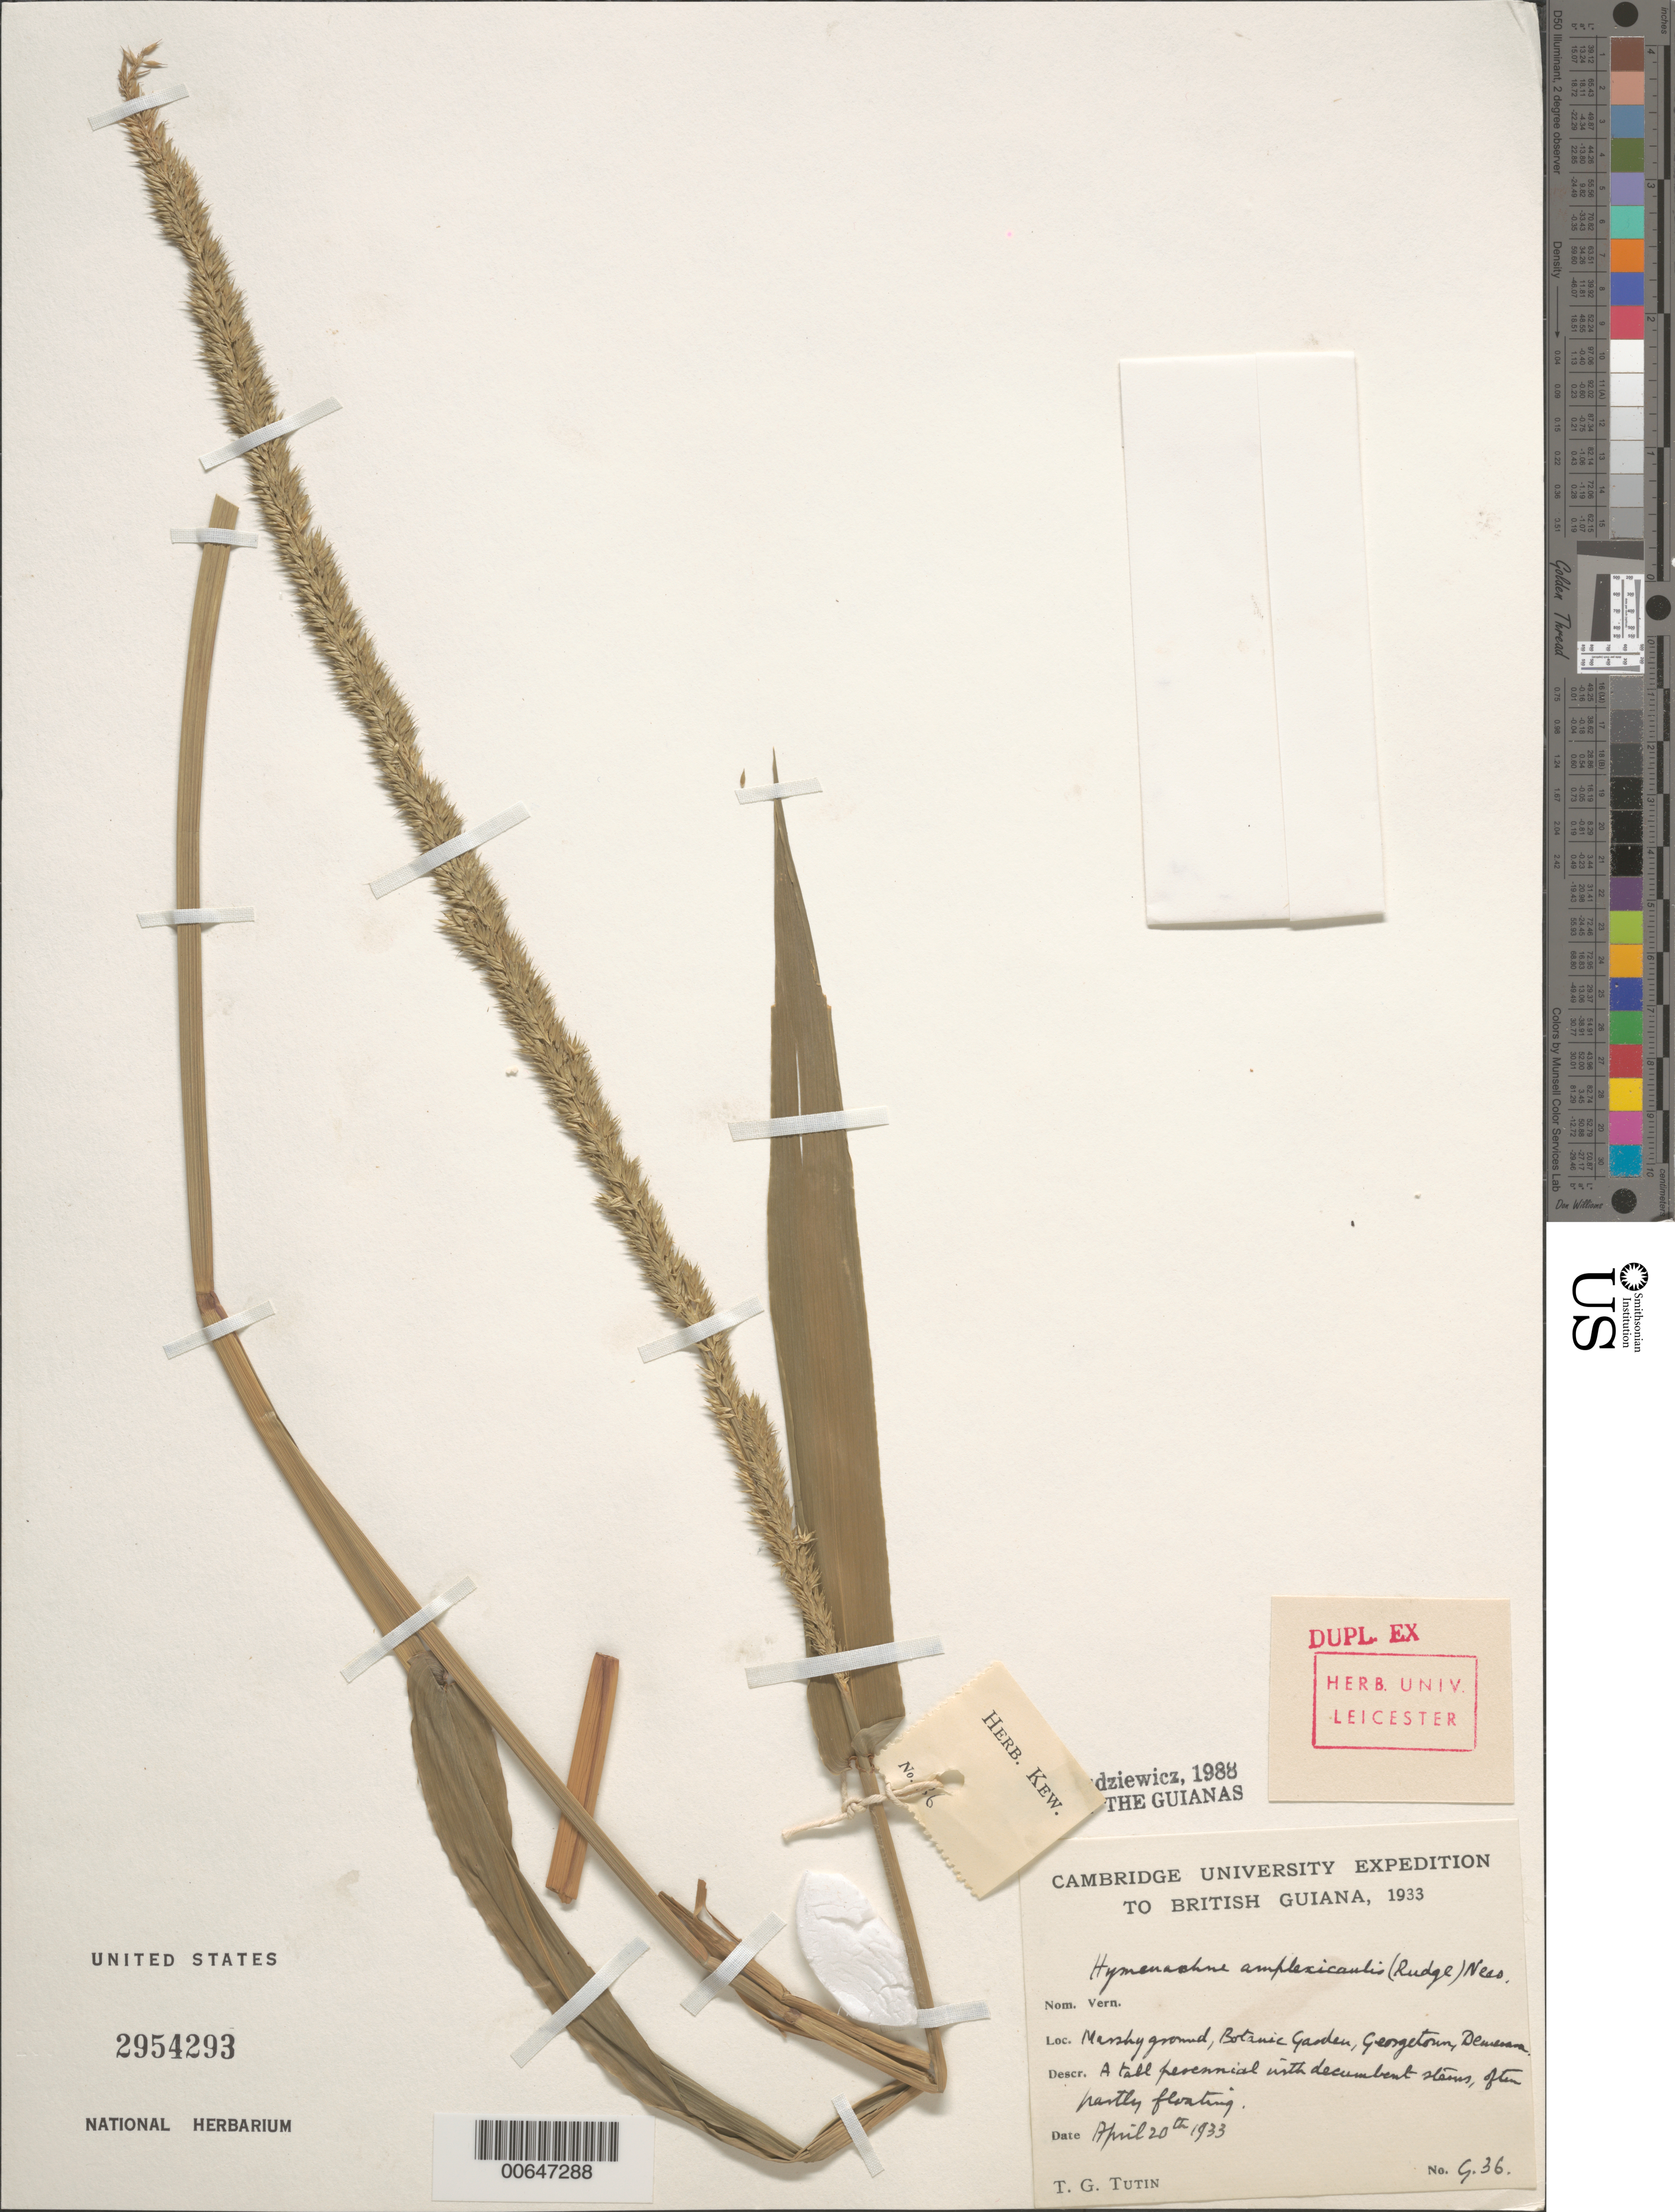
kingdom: Plantae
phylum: Tracheophyta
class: Liliopsida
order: Poales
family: Poaceae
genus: Hymenachne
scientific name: Hymenachne amplexicaulis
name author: (Rudge) Nees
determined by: Judziewicz, E. J.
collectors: T. G. Tutin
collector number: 936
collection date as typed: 20-Apr-33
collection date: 1933-04-20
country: Guyana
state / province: Demerara-Mahaica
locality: Georgetown, Botanic Gardens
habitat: Marshy ground.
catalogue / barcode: US 2954293